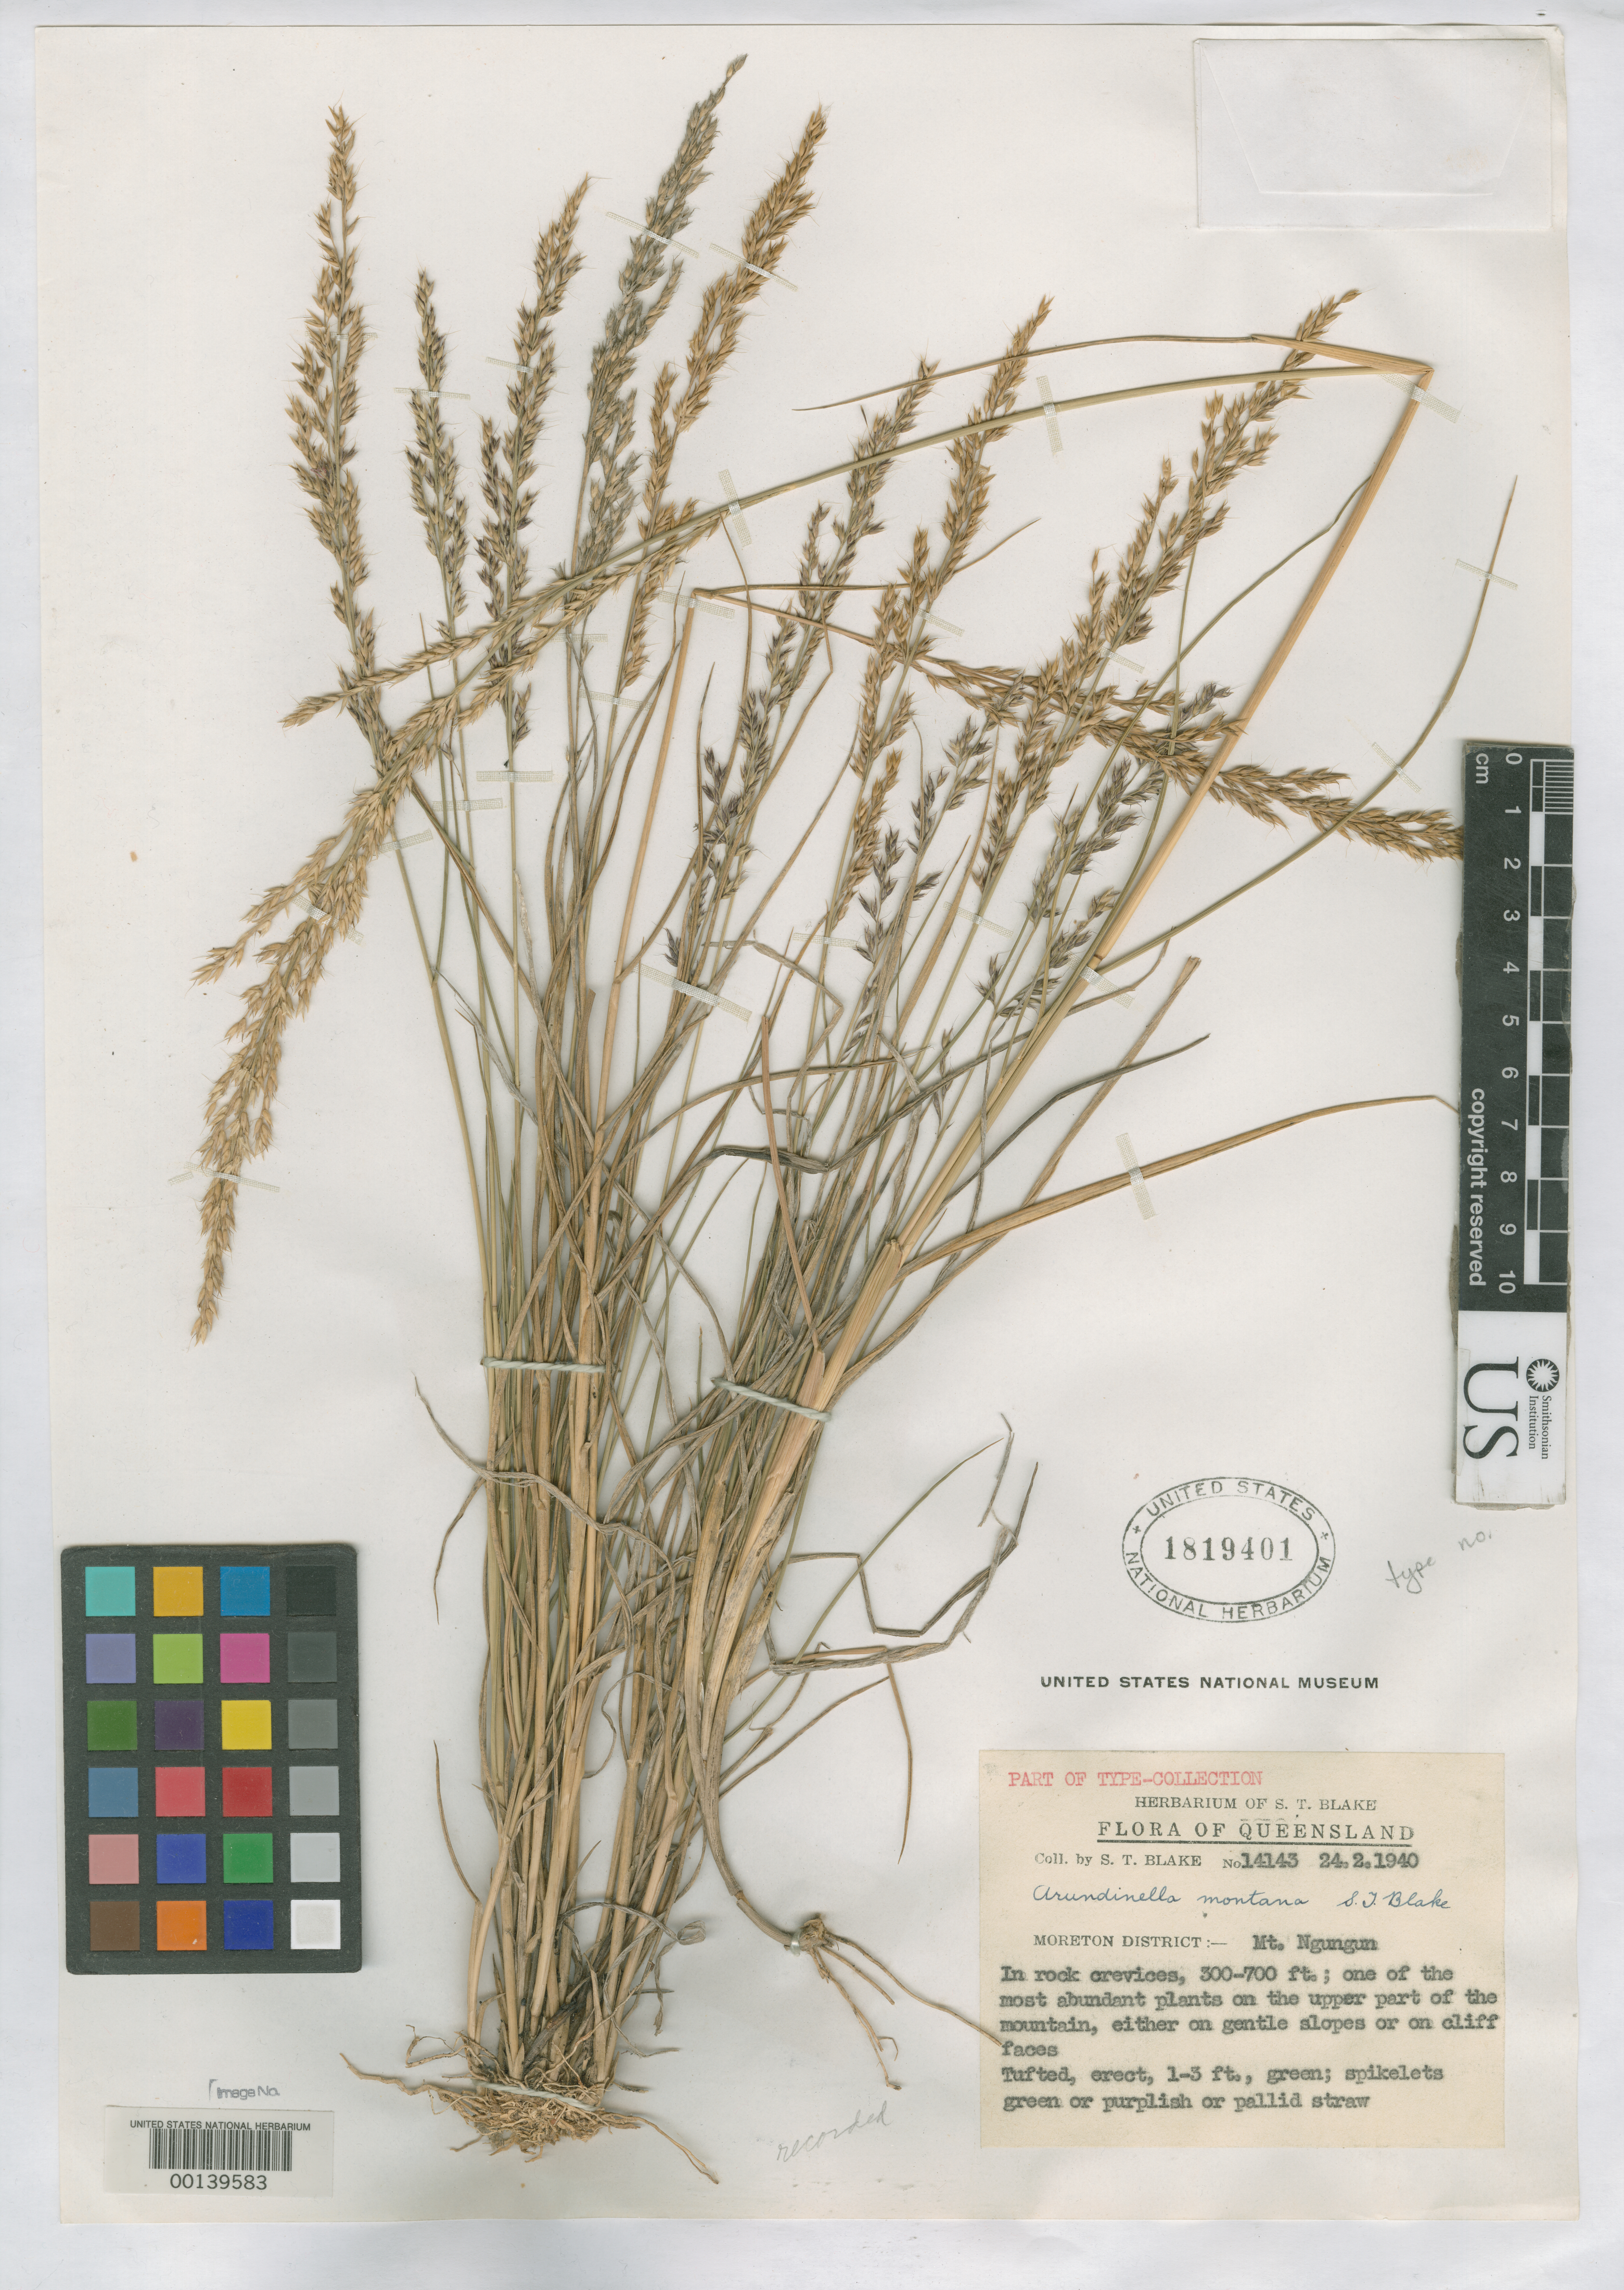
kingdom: Plantae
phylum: Tracheophyta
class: Liliopsida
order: Poales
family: Poaceae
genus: Arundinella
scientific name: Arundinella montana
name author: S.T. Blake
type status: Isotype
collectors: S. T. Blake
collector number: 14143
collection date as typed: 24 Feb 1940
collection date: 1940-02-24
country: Australia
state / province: Queensland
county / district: Moreton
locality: Mt. Ngungun; alt. 300-700 ft.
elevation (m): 91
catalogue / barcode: US 1819401